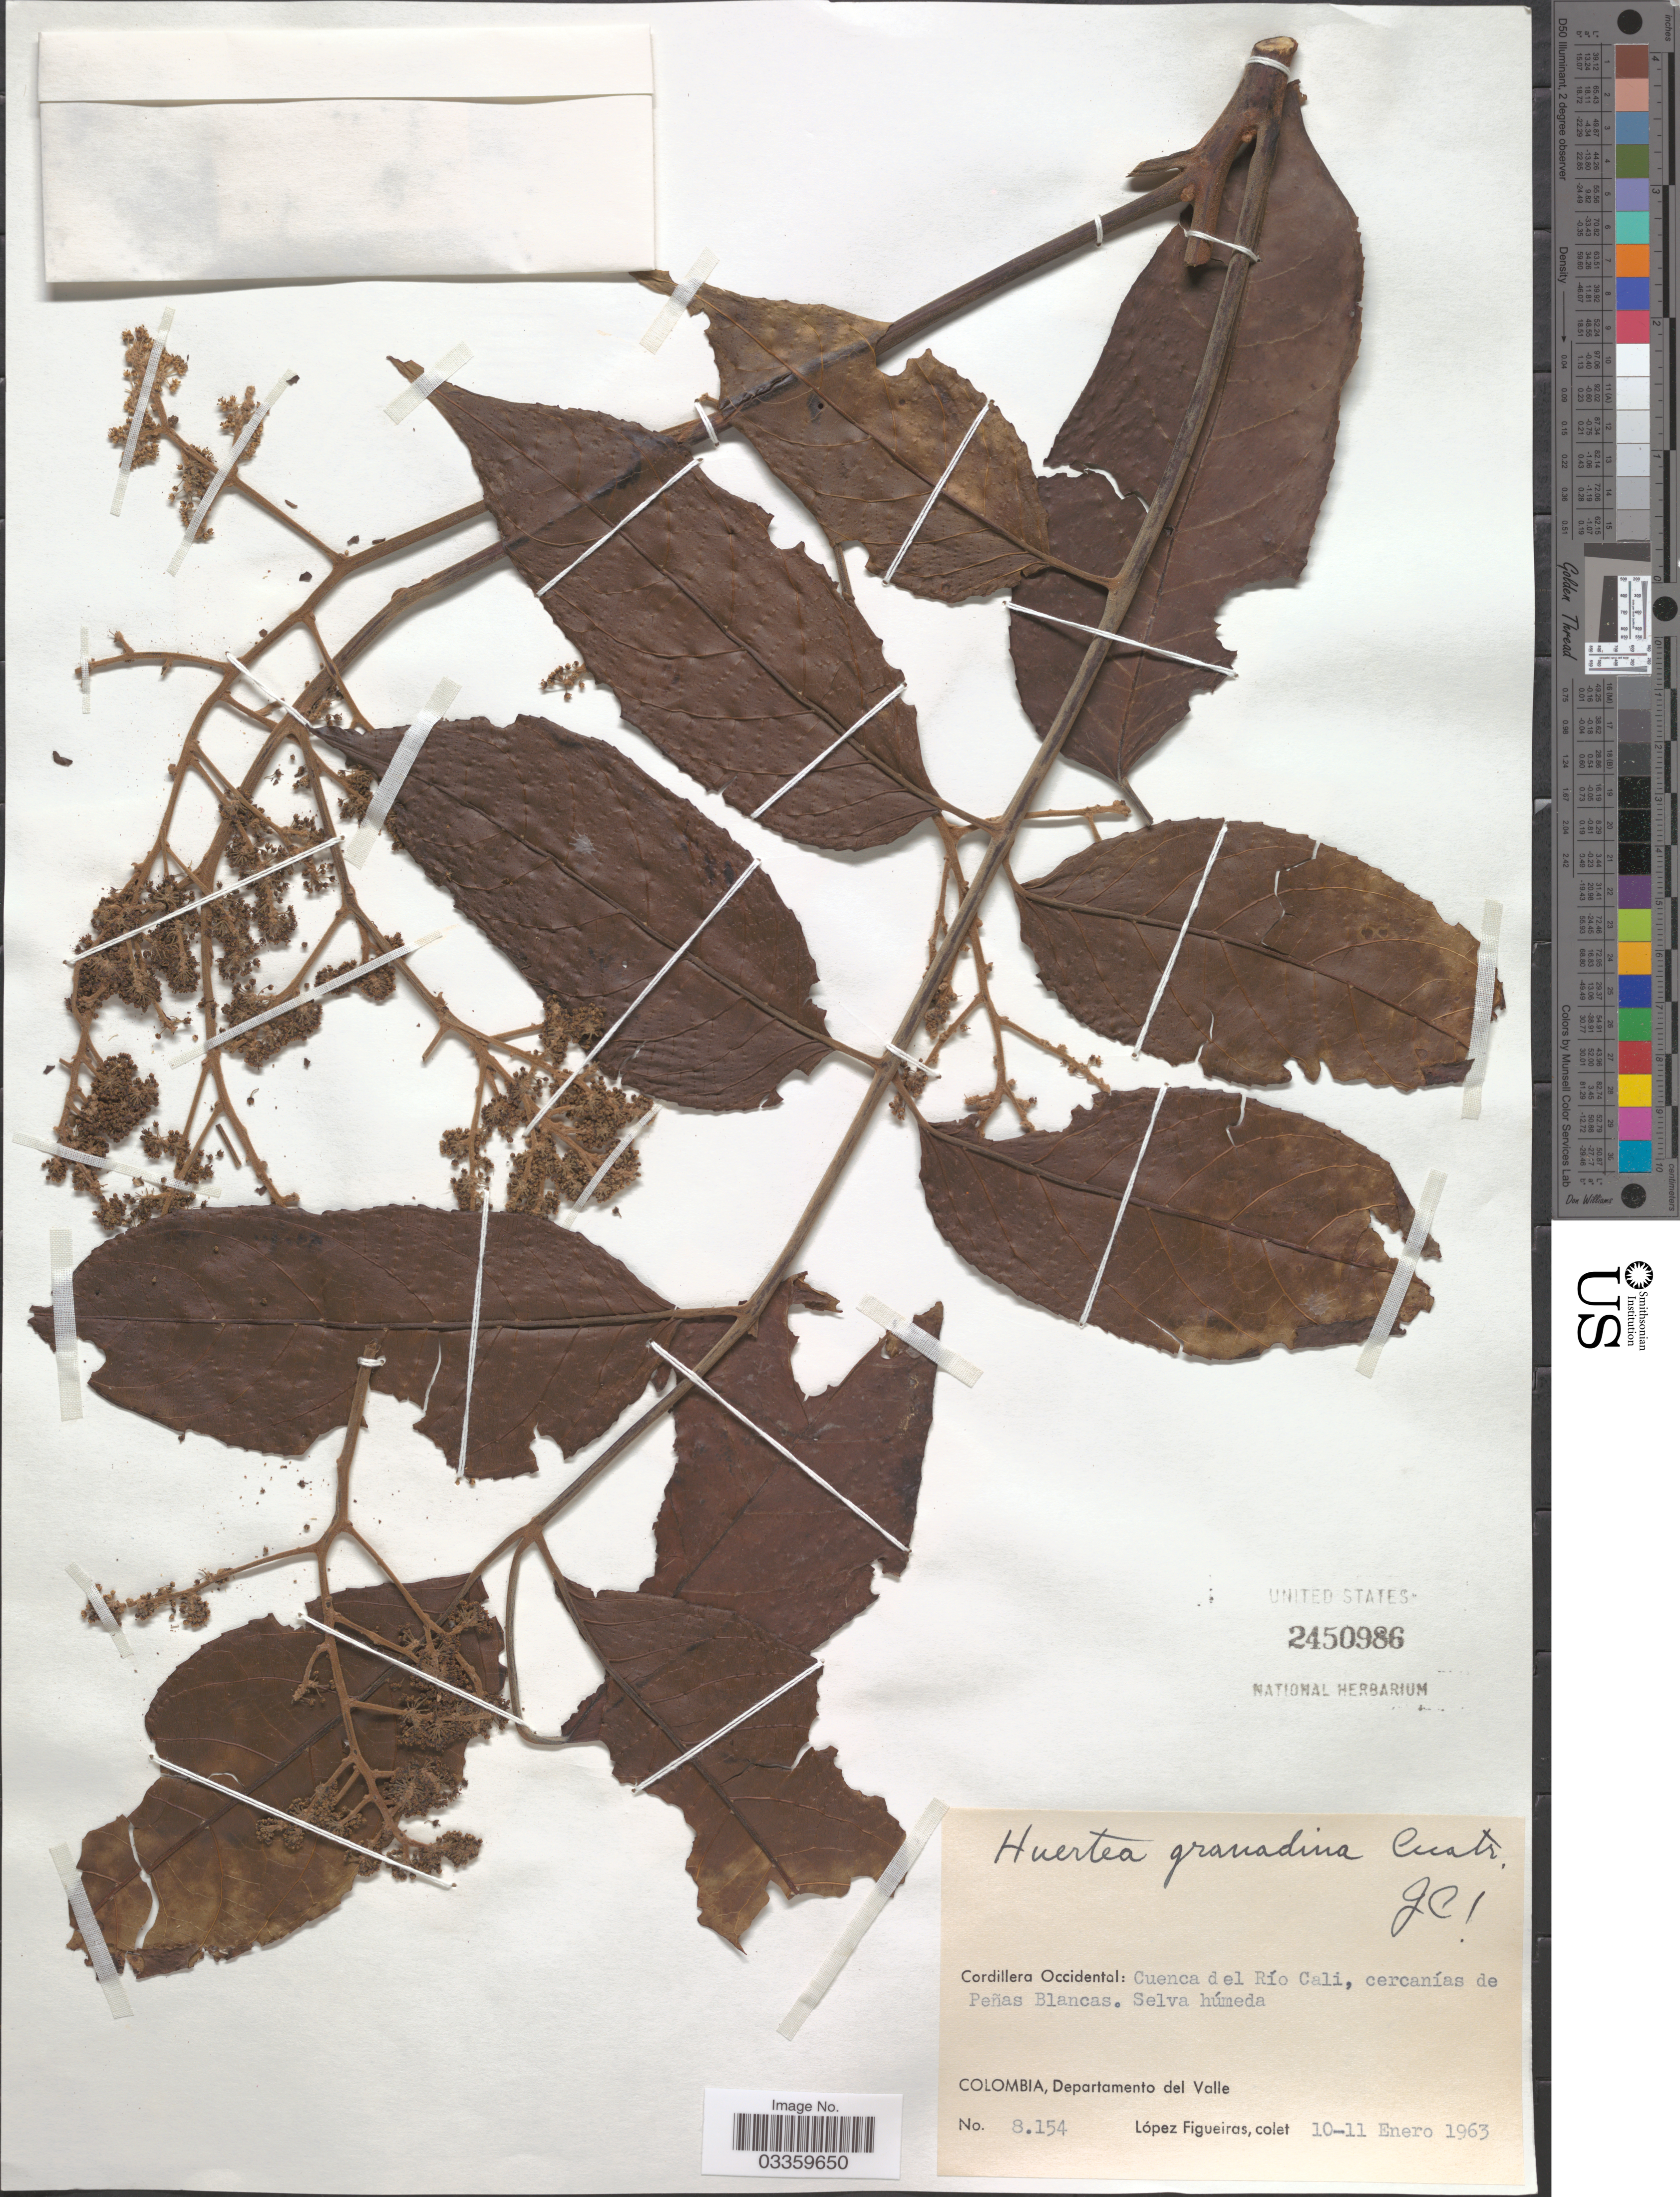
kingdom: Plantae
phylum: Tracheophyta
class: Magnoliopsida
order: Huerteales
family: Tapisciaceae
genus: Huertea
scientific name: Huertea granadina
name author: Cuatrec.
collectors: M. López Figueiras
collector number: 8154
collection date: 1963-01-10/1963-01-11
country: Colombia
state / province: Valle del Cauca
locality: Cordillera Occidental: Cuenca del Río Cali, cercanías de Peñas Blancas, Departamento del Valle.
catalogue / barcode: US 2450986